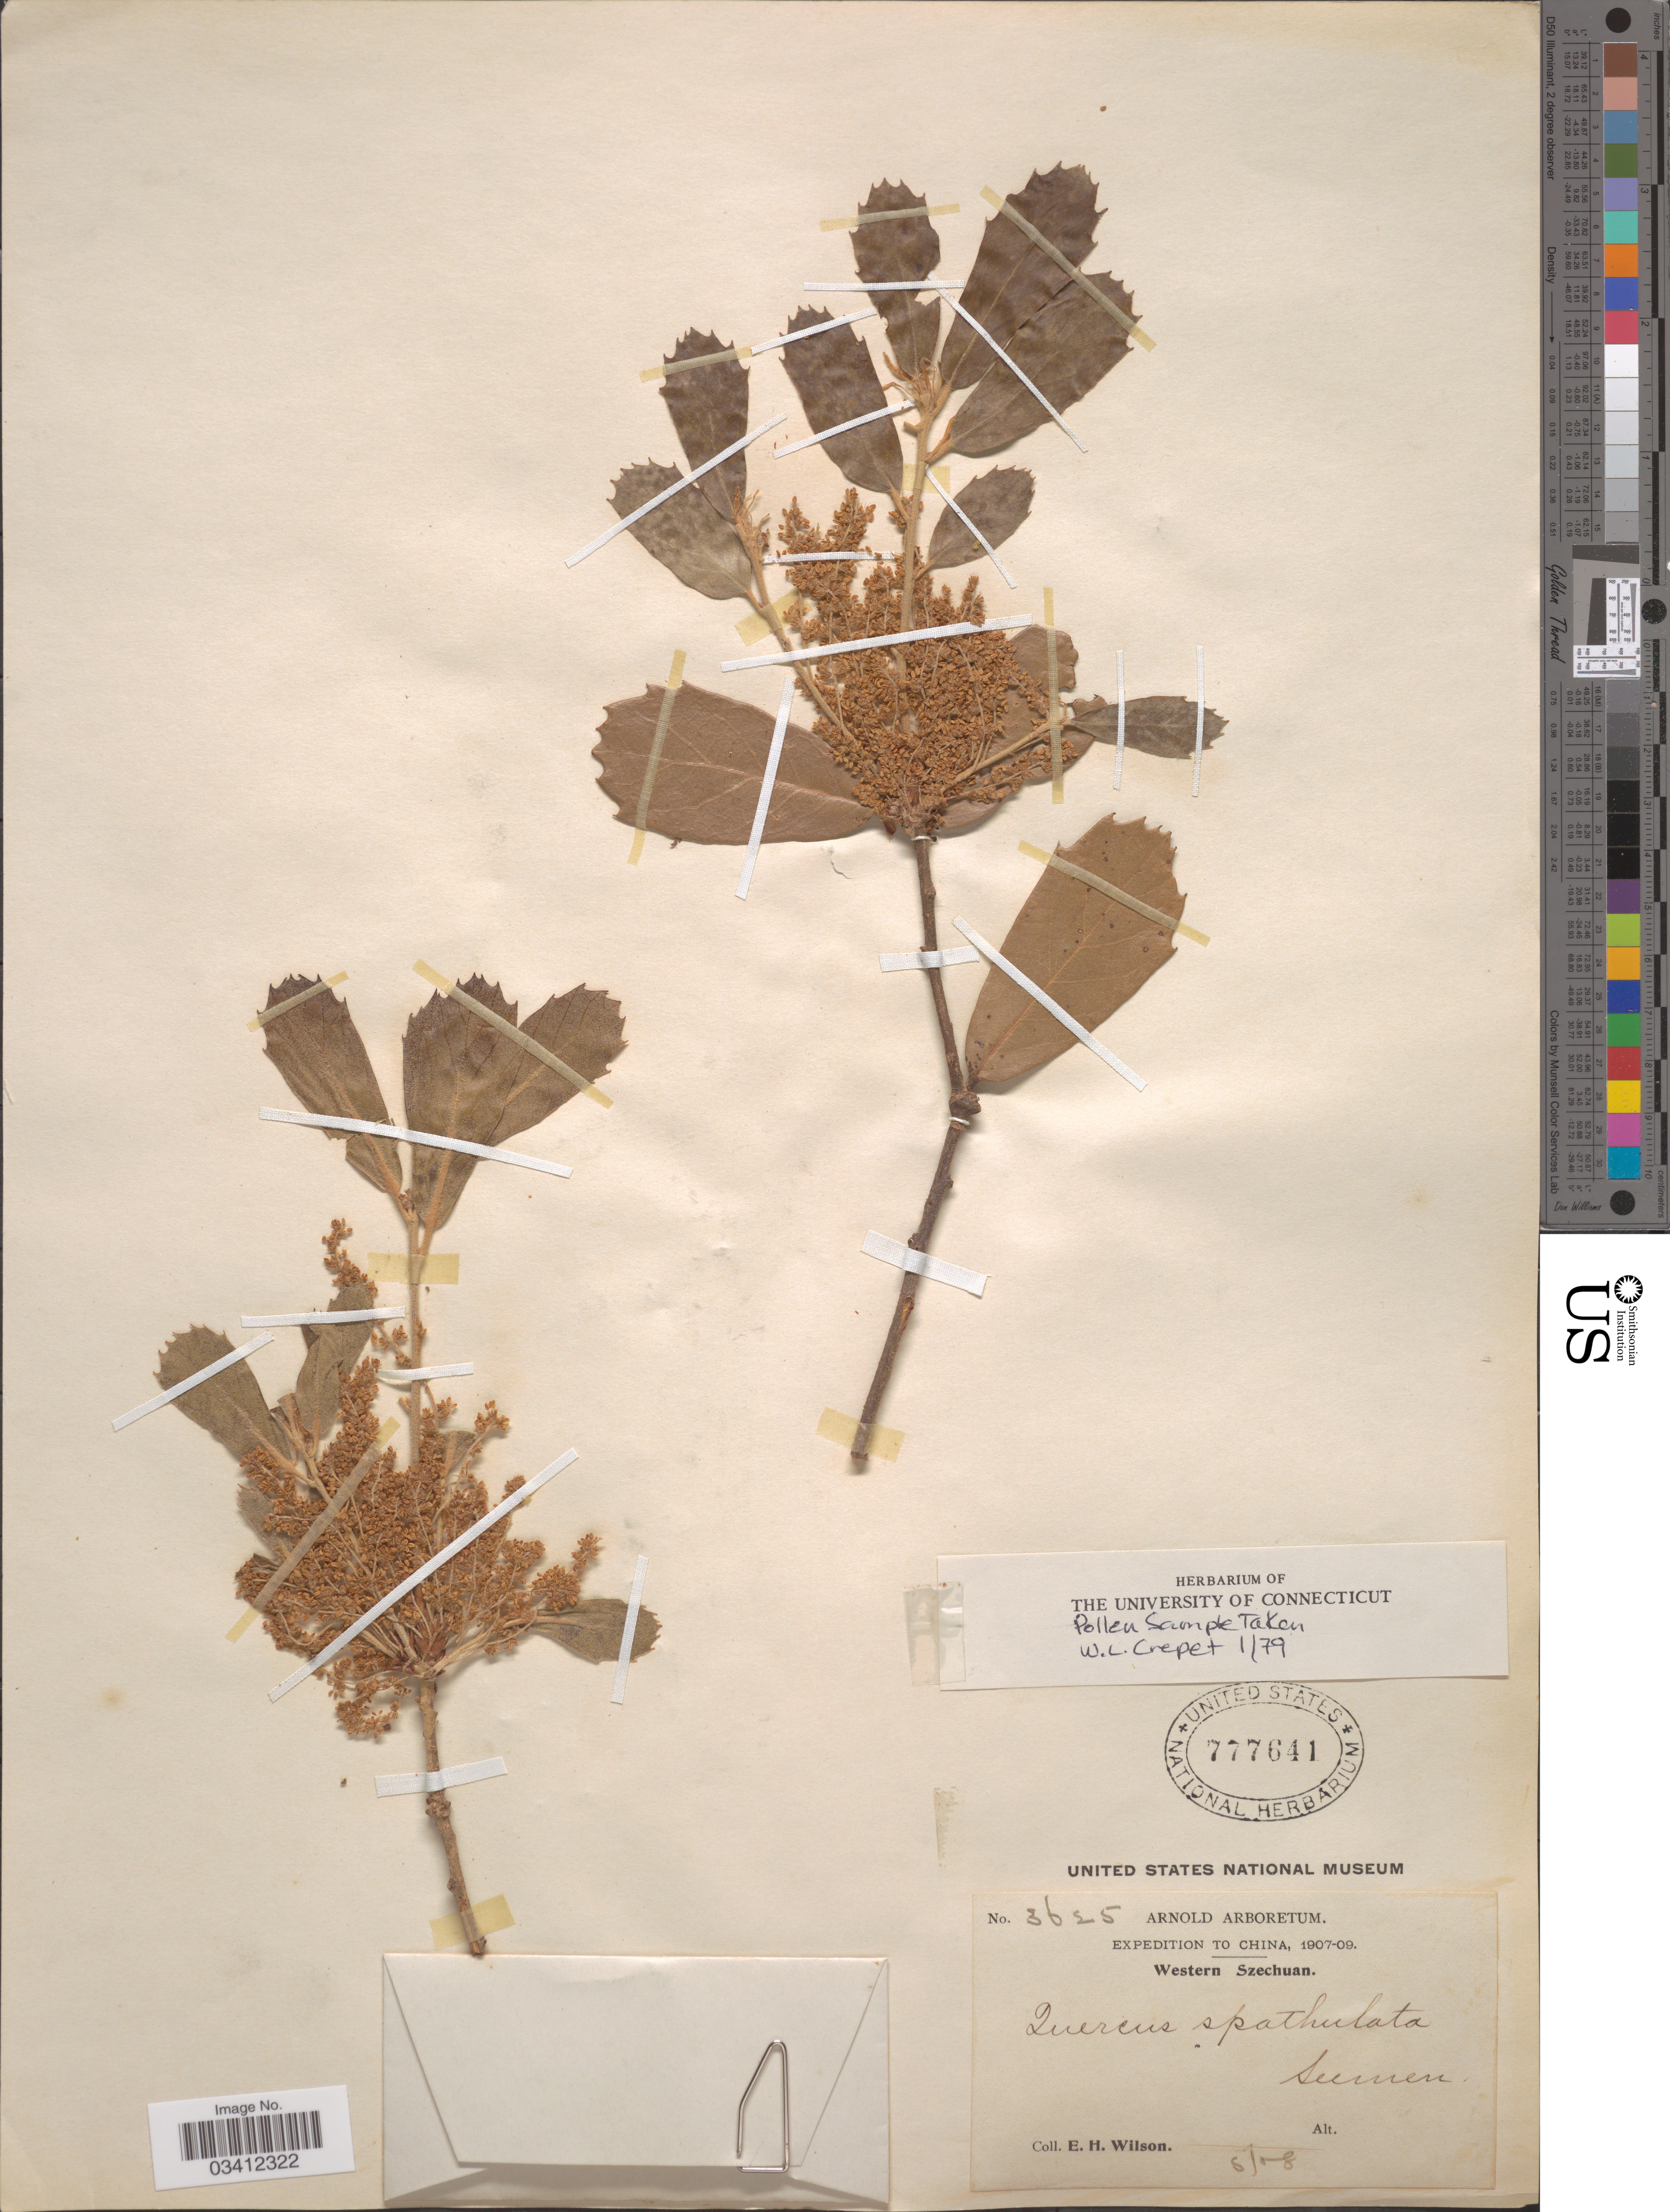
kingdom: Plantae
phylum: Tracheophyta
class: Magnoliopsida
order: Fagales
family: Fagaceae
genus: Quercus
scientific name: Quercus spathulata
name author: Seemen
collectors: E. Wilson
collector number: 3625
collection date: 1908-05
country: China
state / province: Sichuan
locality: Western Szechuan.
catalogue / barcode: US 777641